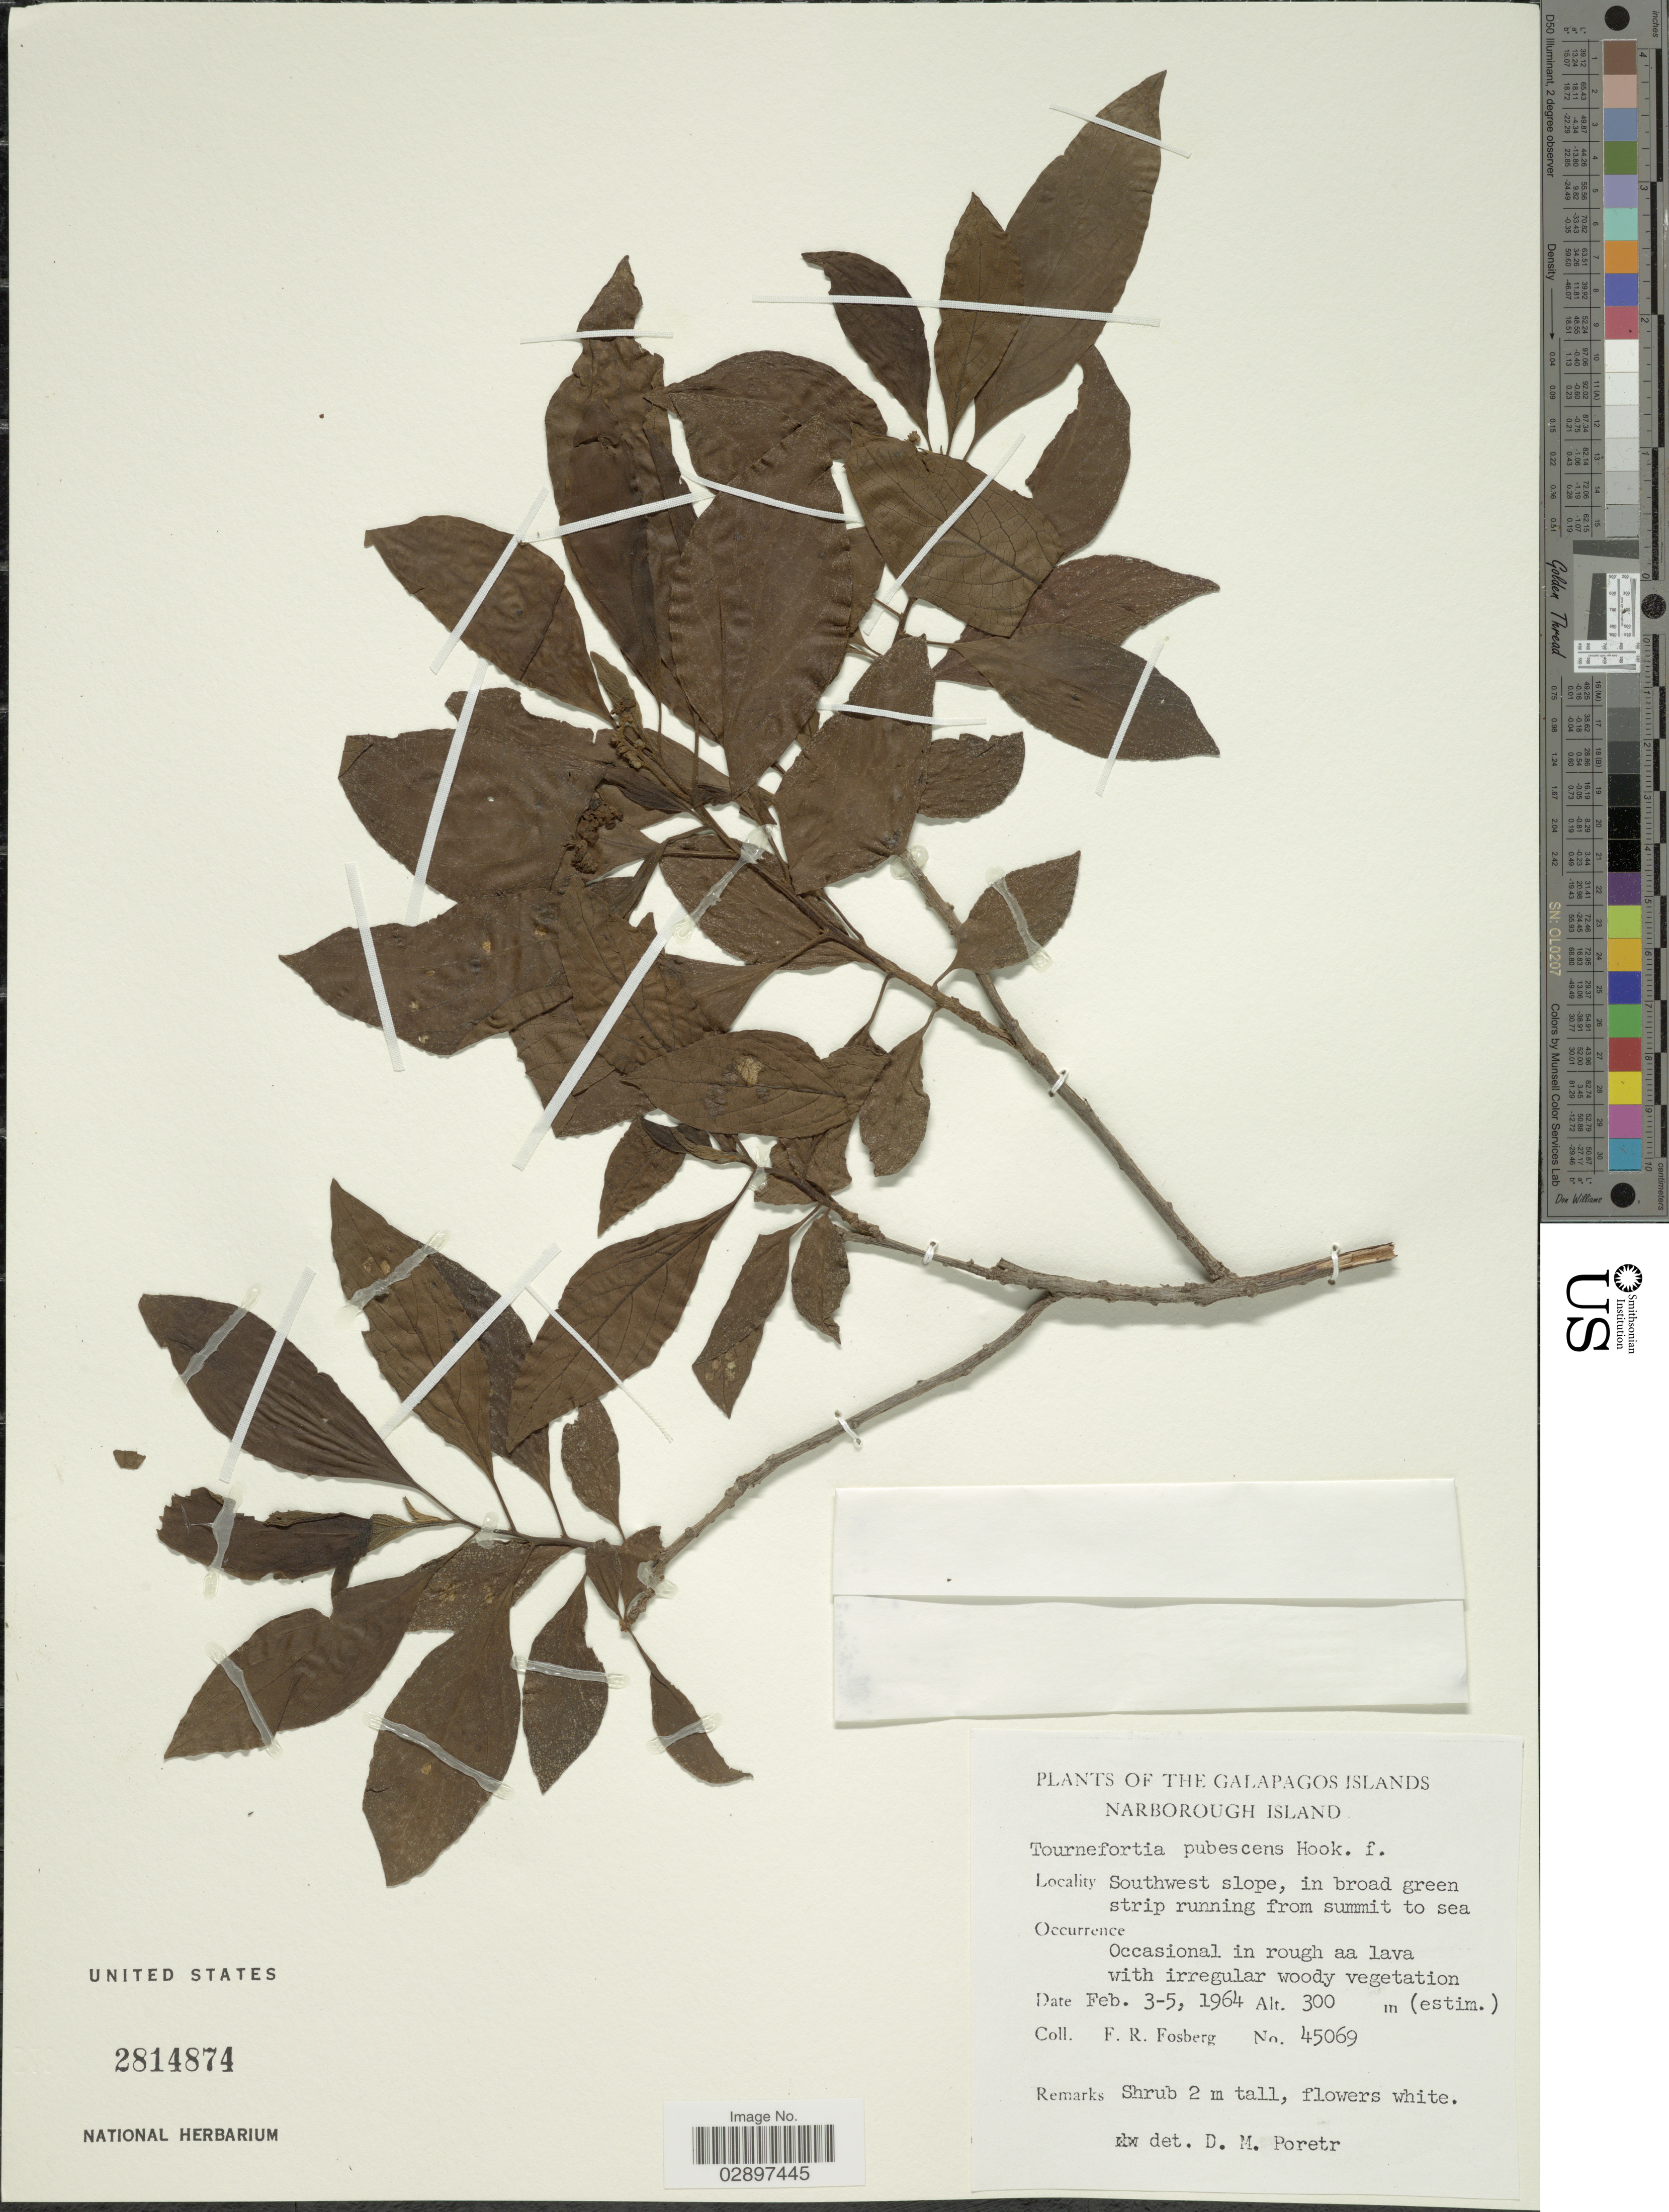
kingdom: Plantae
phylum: Tracheophyta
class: Magnoliopsida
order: Boraginales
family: Heliotropiaceae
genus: Tournefortia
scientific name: Tournefortia pubescens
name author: Hook. f.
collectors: F. R. Fosberg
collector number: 45069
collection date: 1964-02-03/1964-02-05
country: Ecuador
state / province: Colón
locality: The Galapagos Islands. Narborough Island. Southwest slope, in broad green strip running from summit to sea.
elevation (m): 300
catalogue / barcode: US 2814874